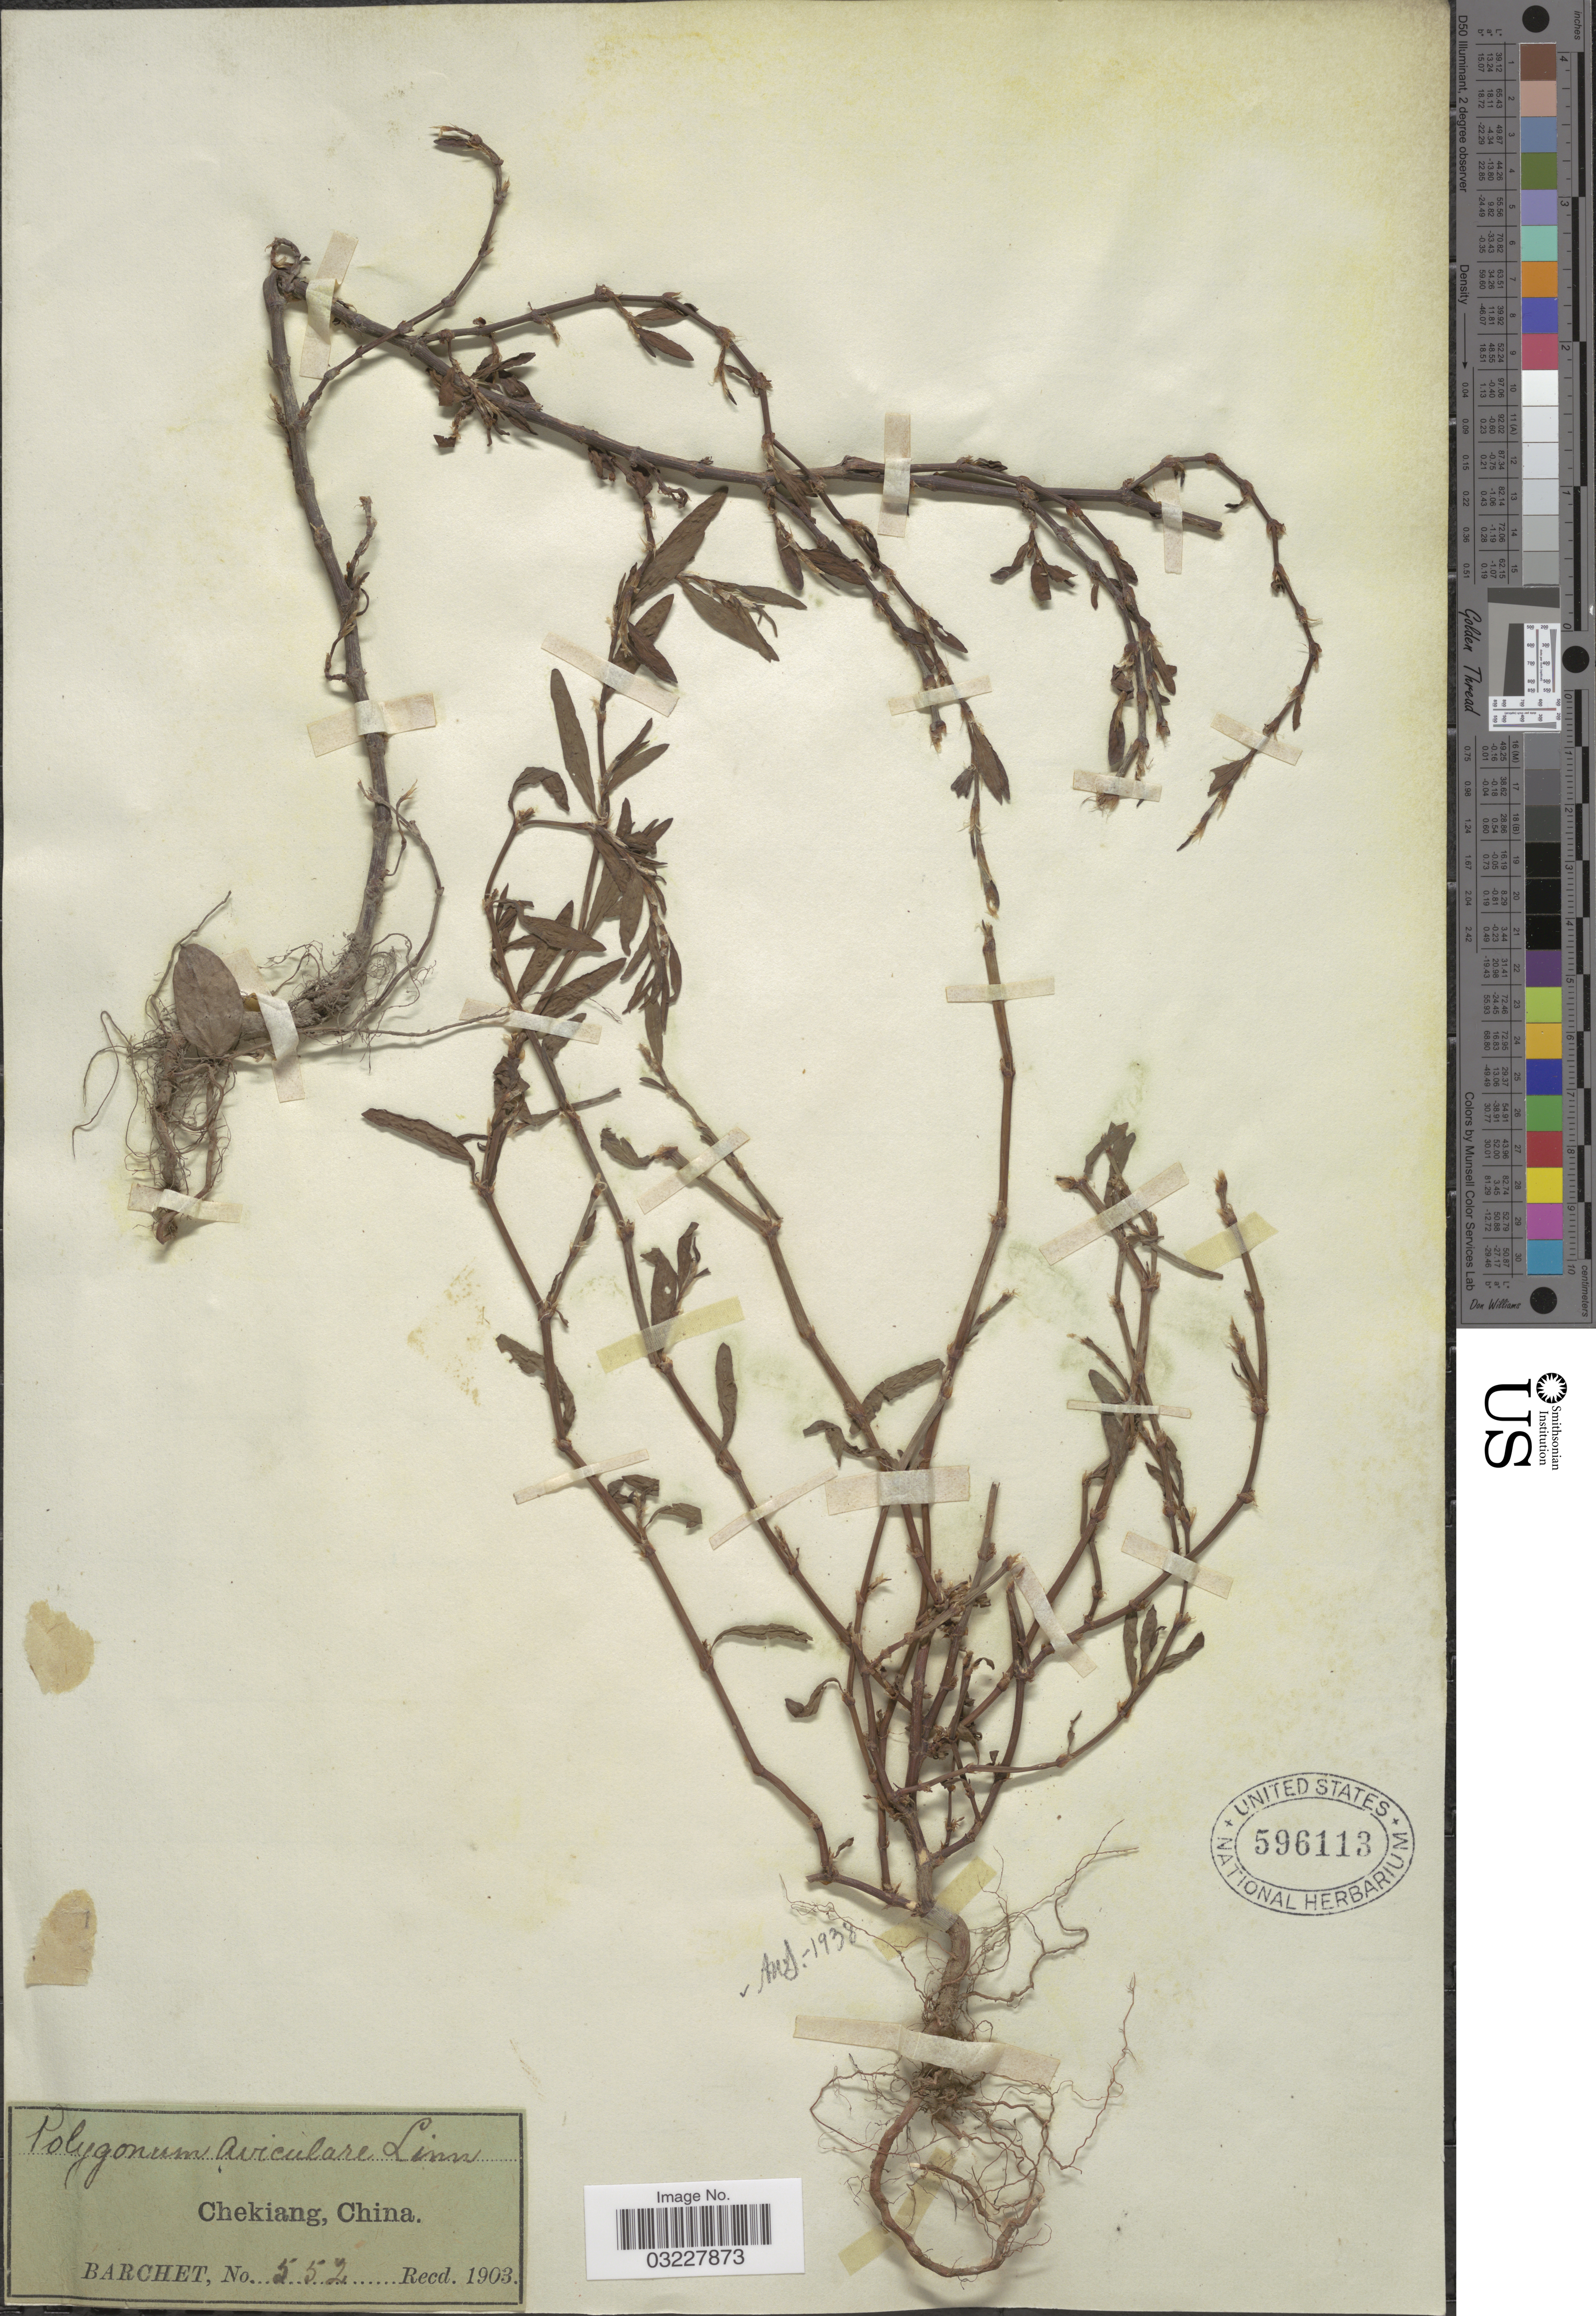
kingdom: Plantae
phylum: Tracheophyta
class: Magnoliopsida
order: Caryophyllales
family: Polygonaceae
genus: Polygonum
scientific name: Polygonum aviculare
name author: L.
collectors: Barchet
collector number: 552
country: China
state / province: Zhejiang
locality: Chekiang.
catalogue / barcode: US 596113